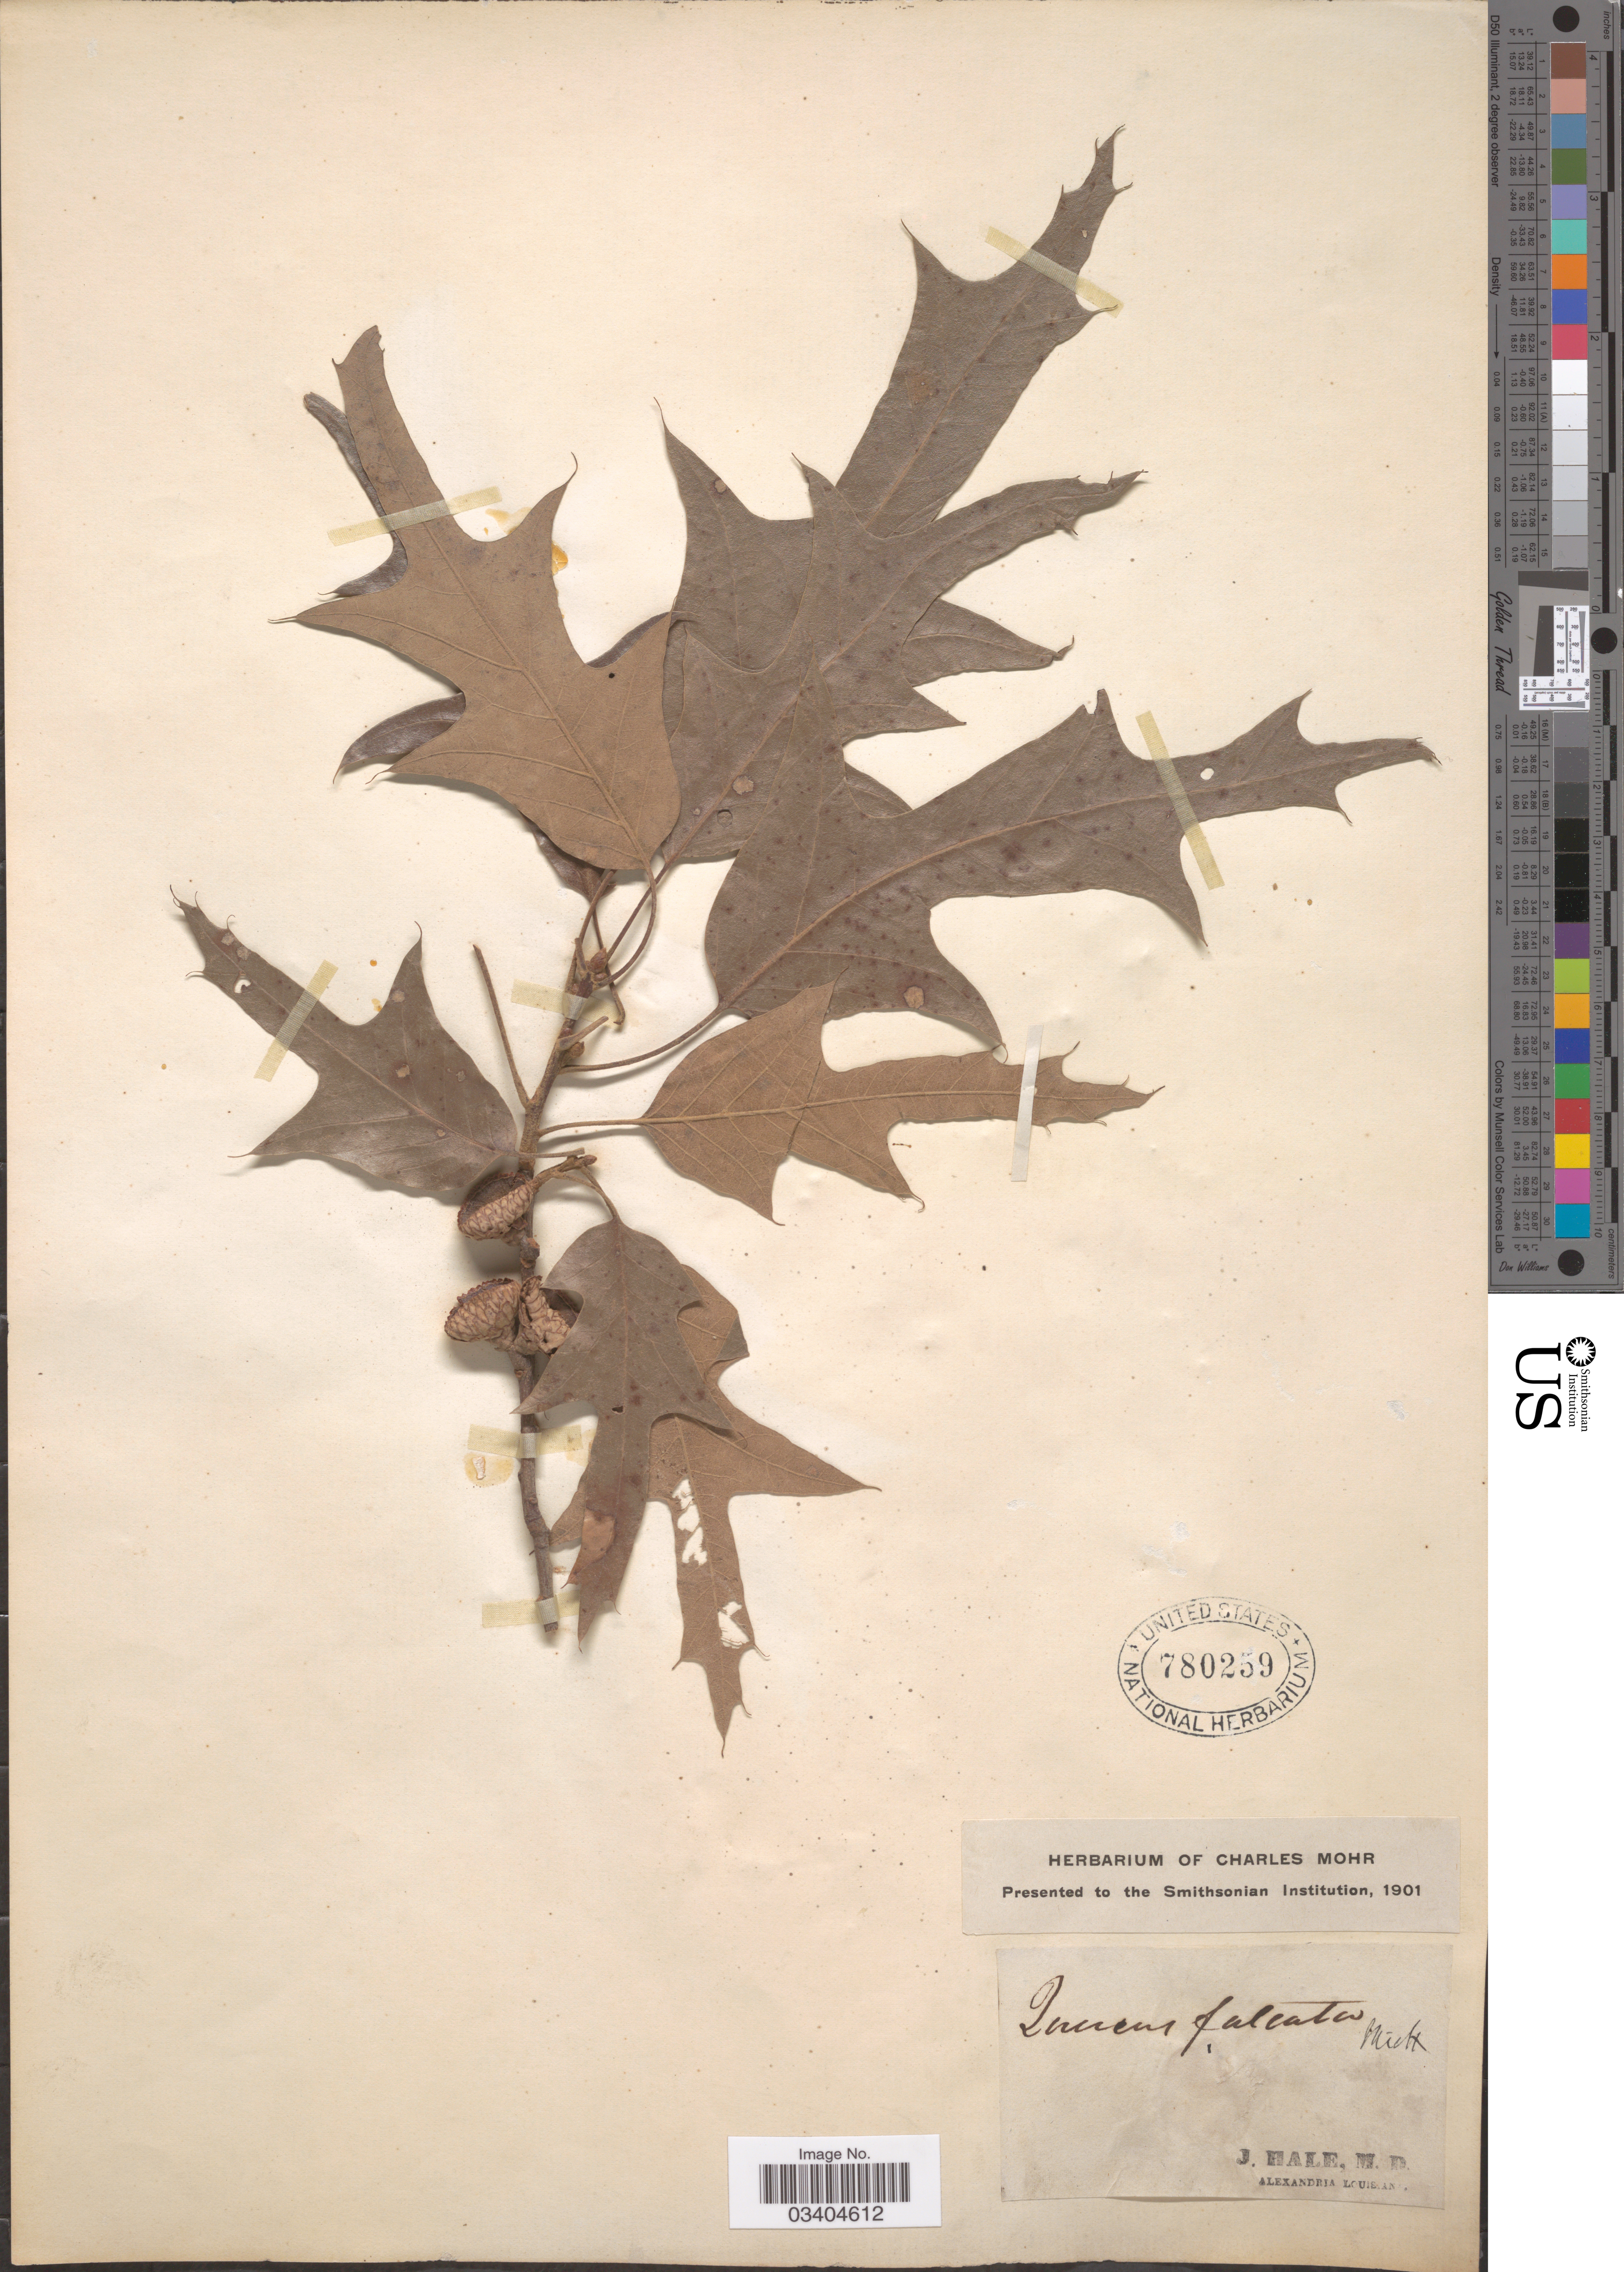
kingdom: Plantae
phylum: Tracheophyta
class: Magnoliopsida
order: Fagales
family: Fagaceae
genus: Quercus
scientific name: Quercus falcata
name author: Michx.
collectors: J. Hale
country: United States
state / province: Louisiana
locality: Alexandria.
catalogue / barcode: US 780259